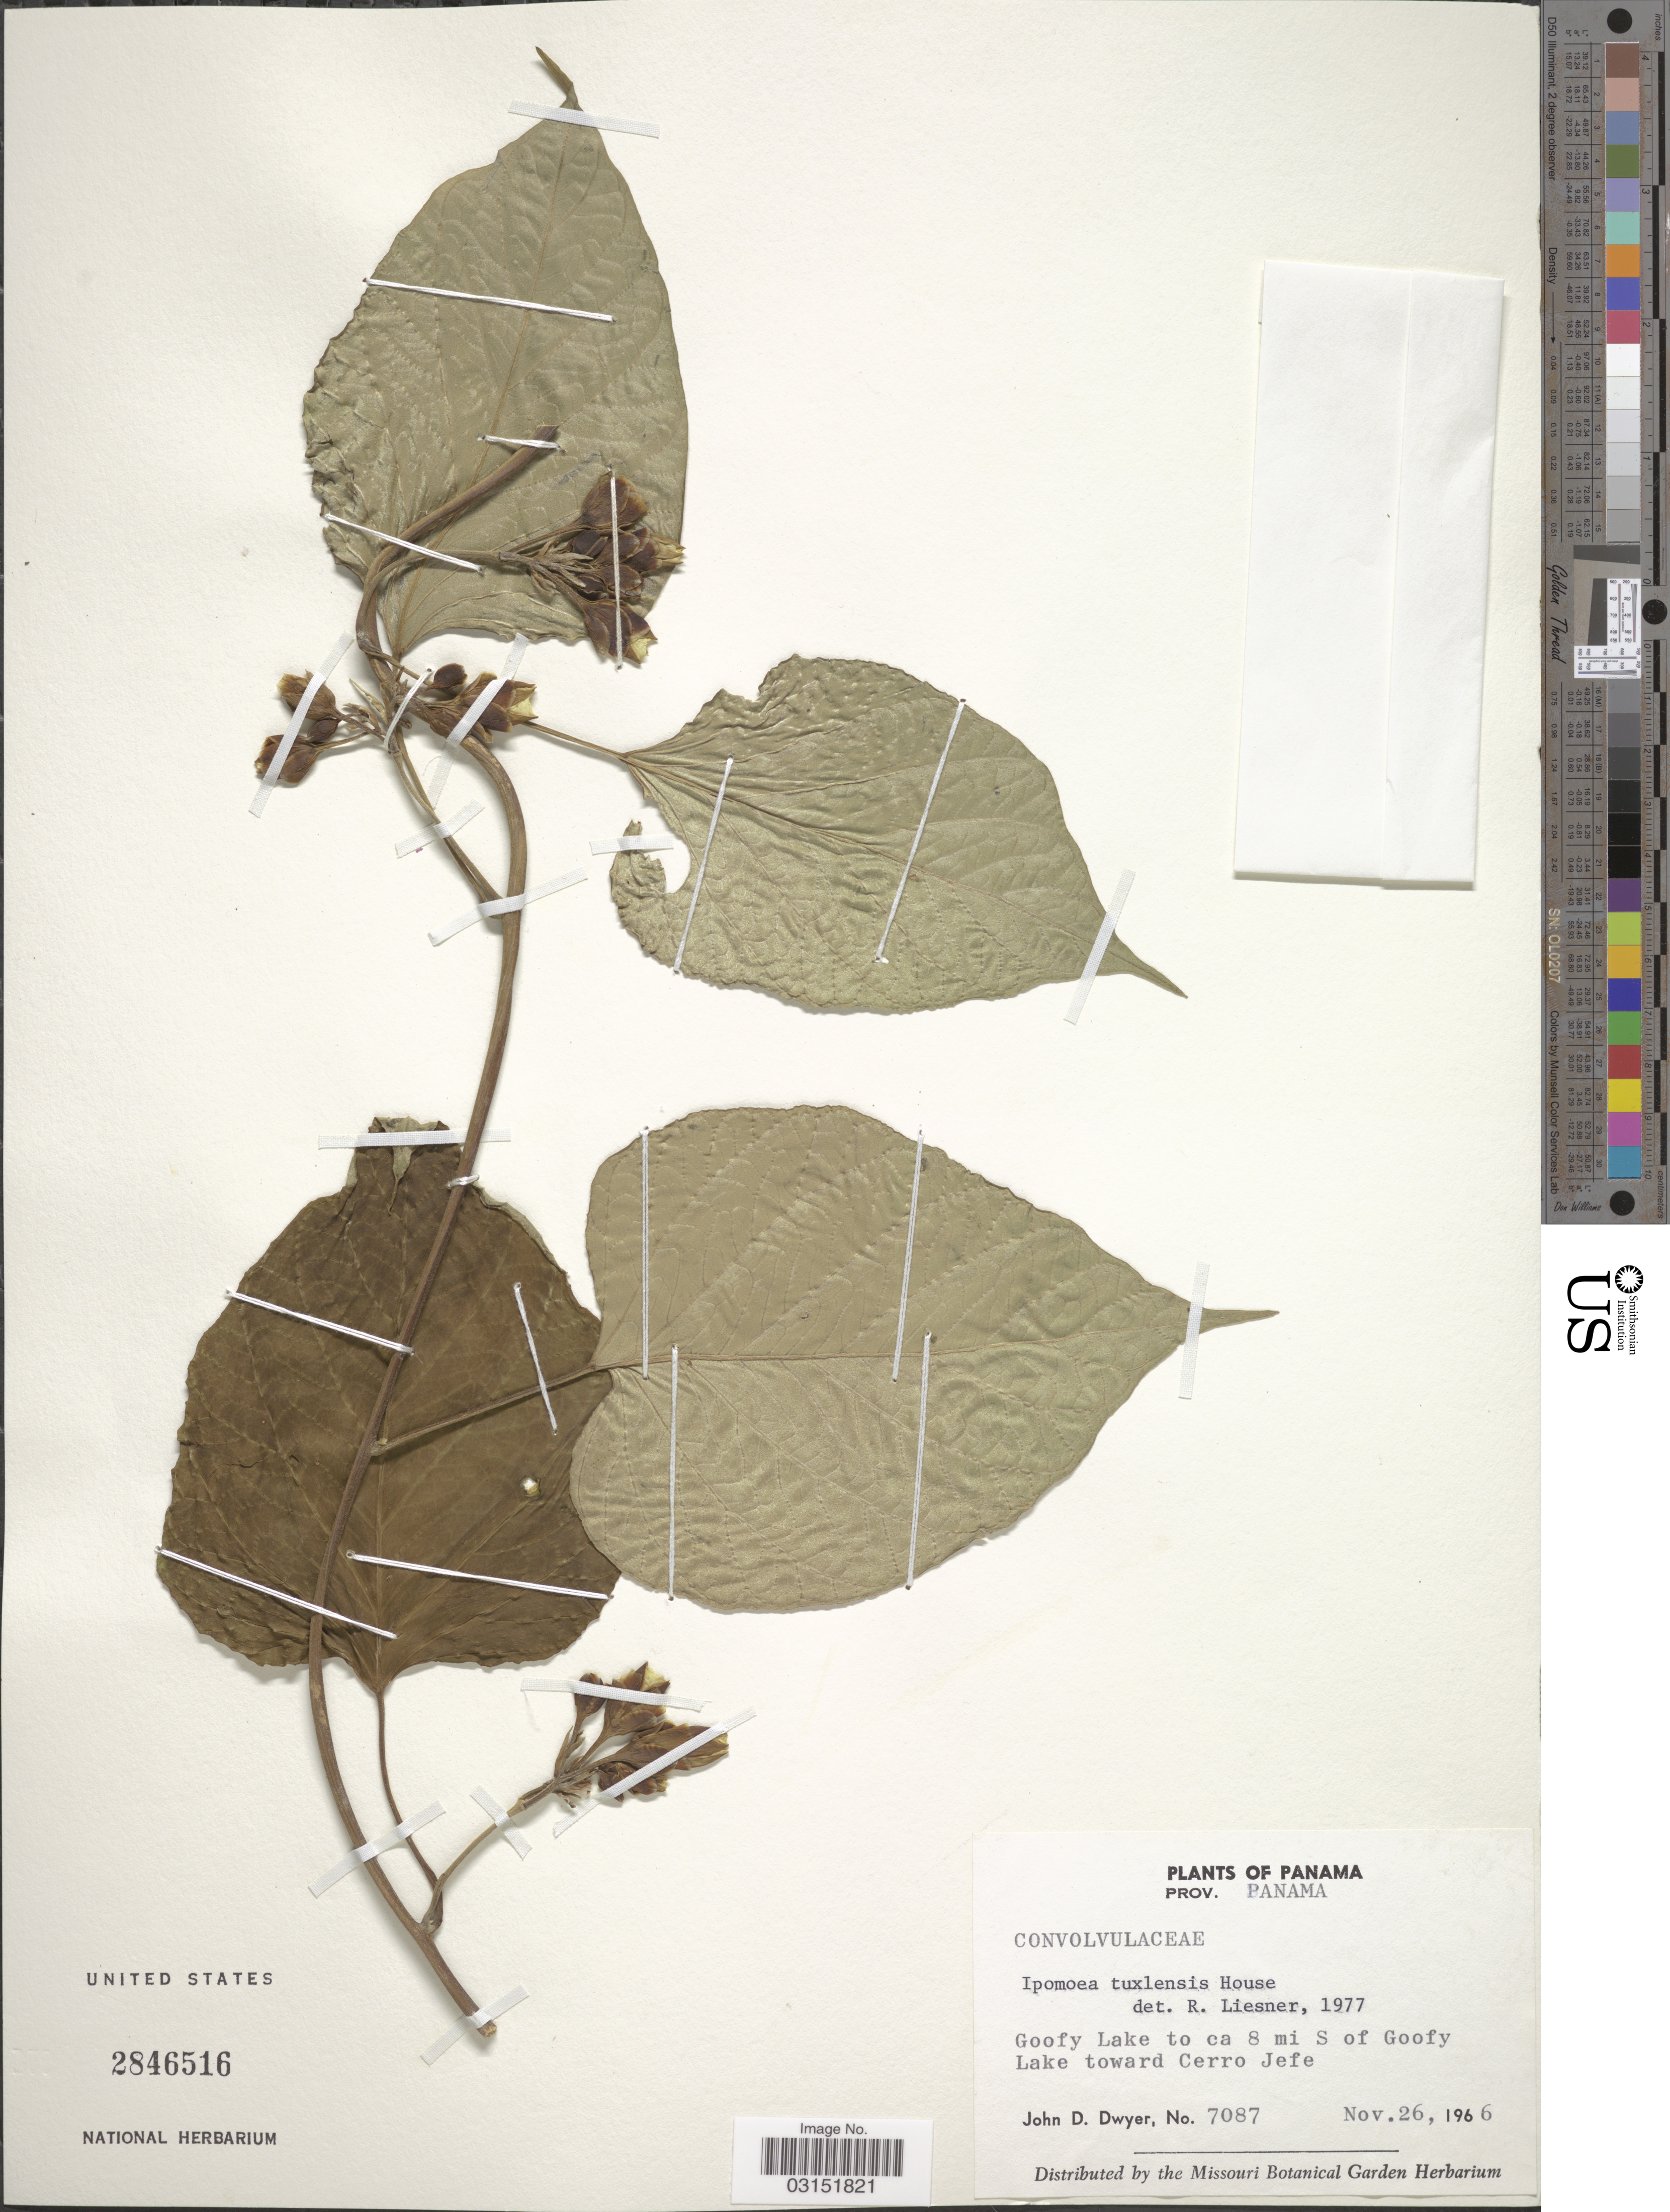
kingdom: Plantae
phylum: Tracheophyta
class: Magnoliopsida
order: Solanales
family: Convolvulaceae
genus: Ipomoea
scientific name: Ipomoea tuxtlensis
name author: House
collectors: J. D. Dwyer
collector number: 7087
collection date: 1966-11-26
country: Panama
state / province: Panamá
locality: Goofy Lake to ca 8 mi S of Goofy Lake toward Cerro Jefe.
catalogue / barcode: US 2846516